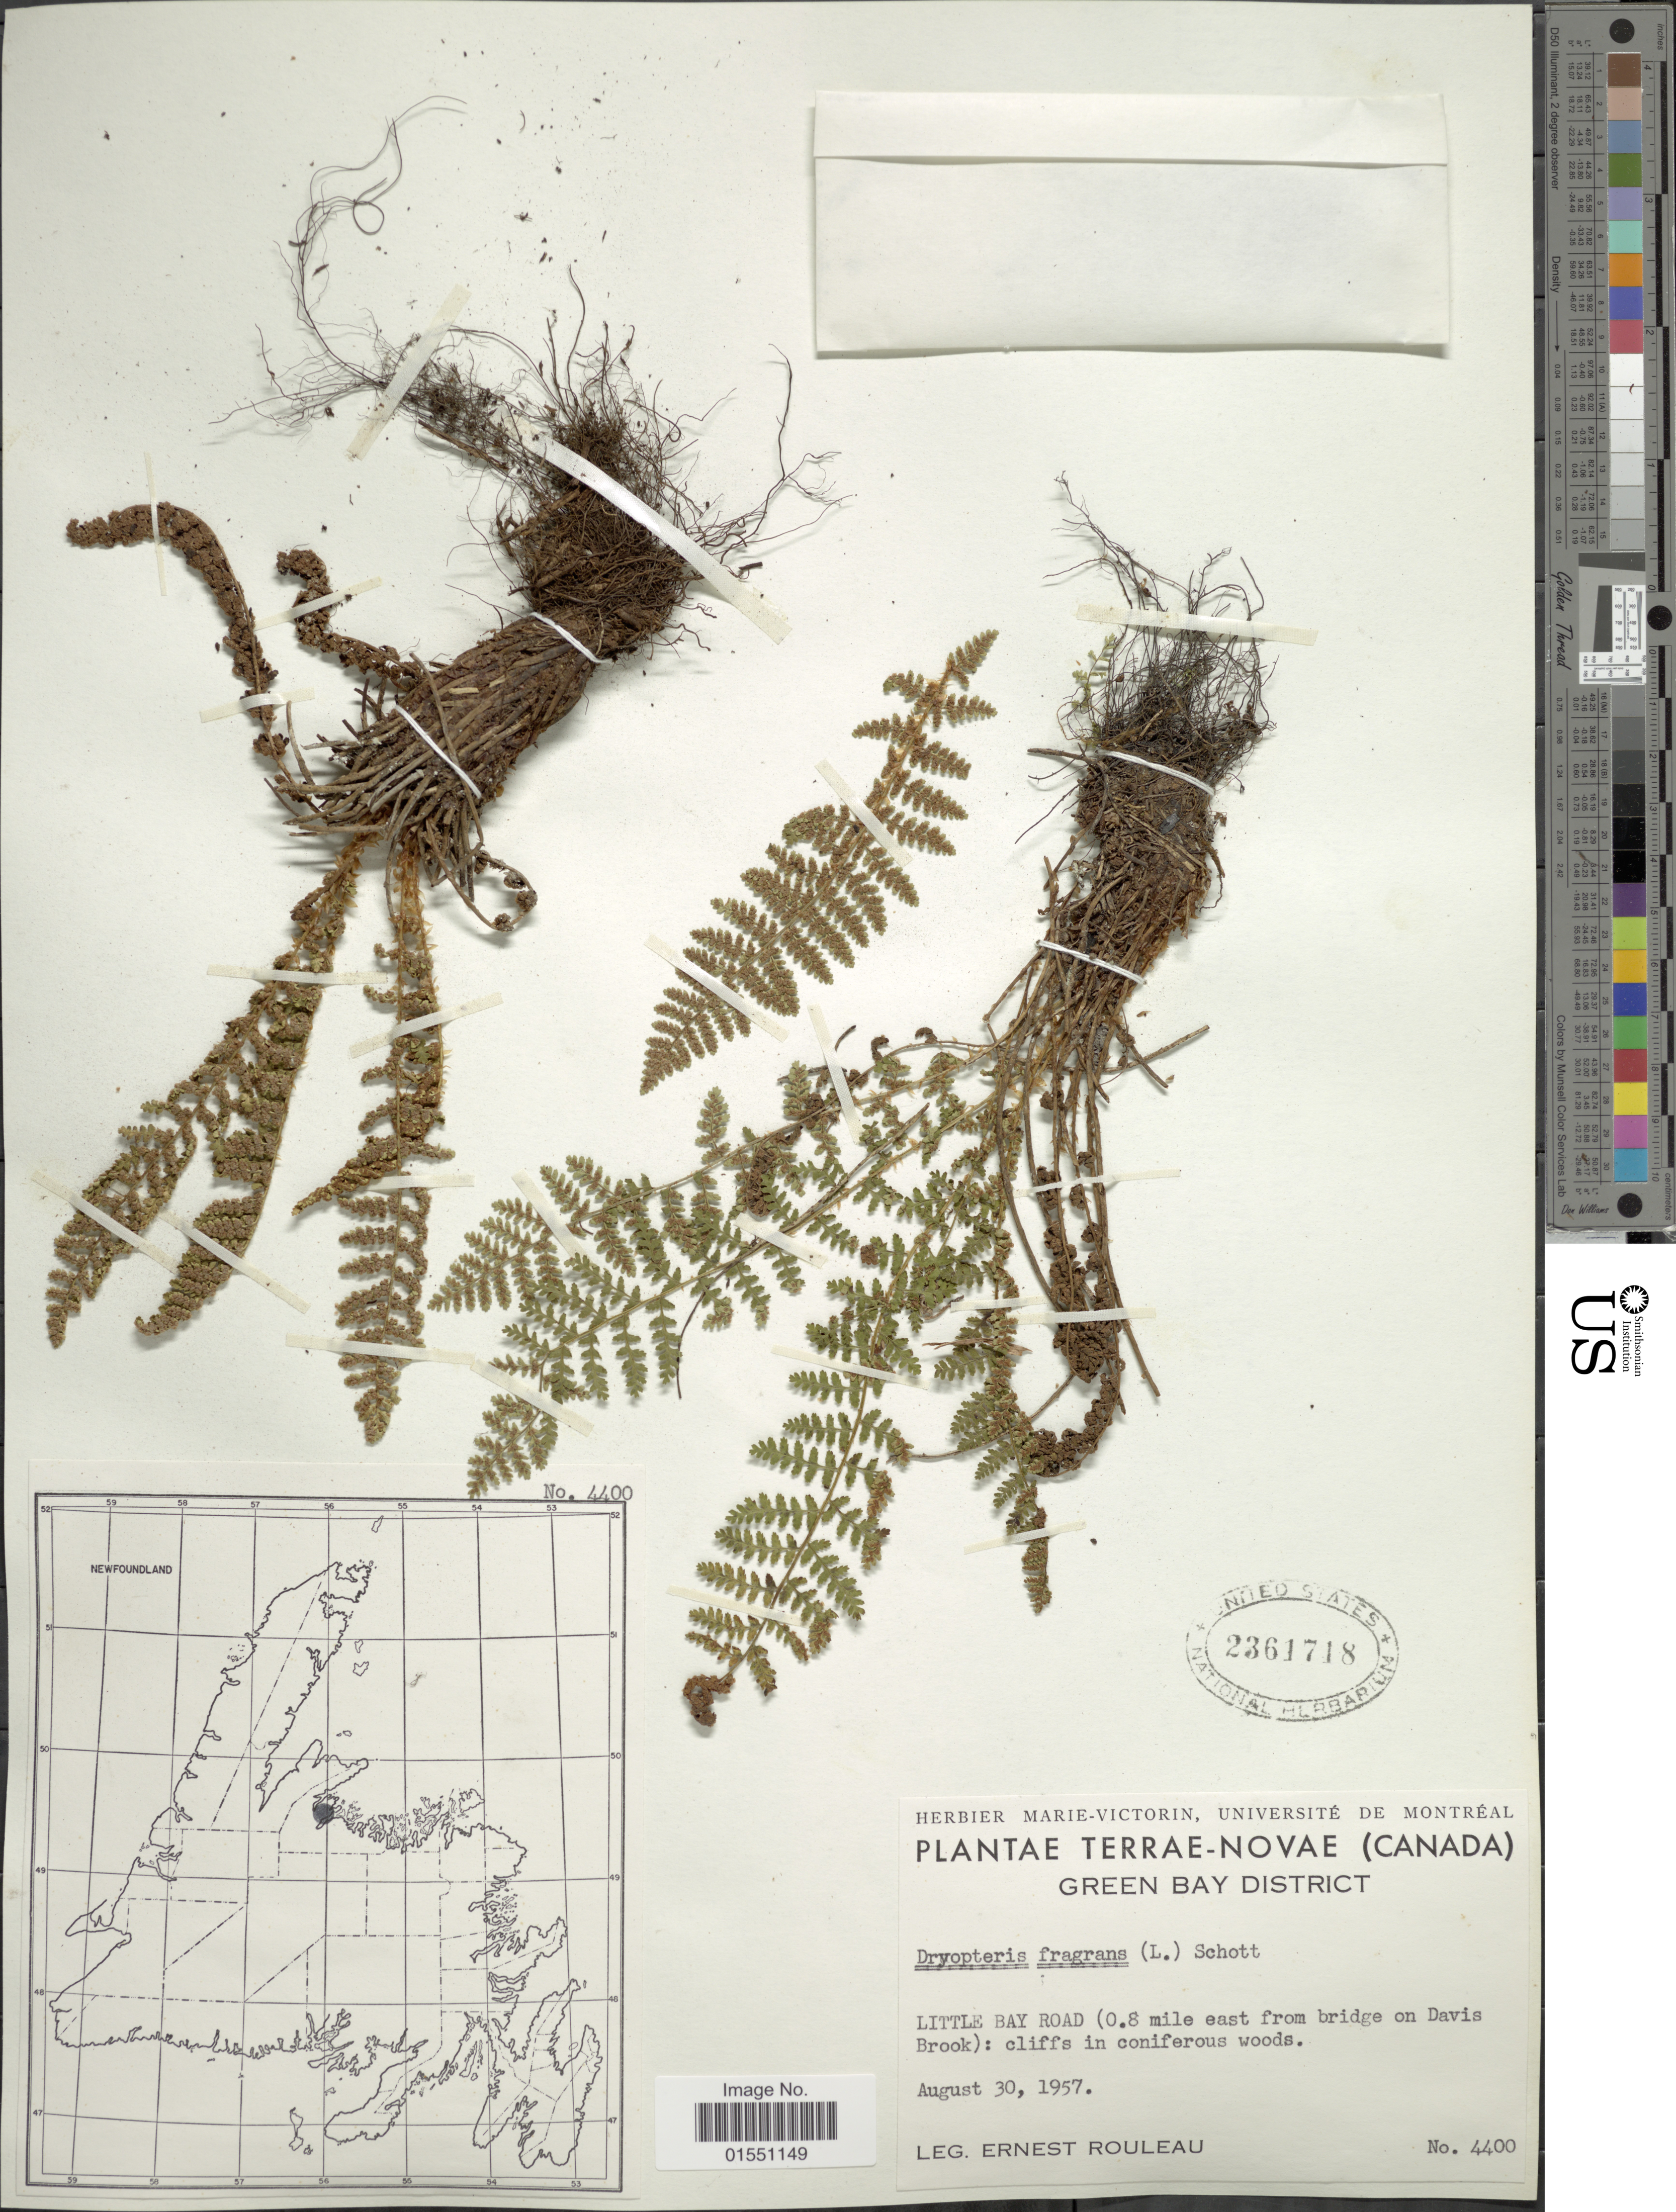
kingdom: Plantae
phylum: Tracheophyta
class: Polypodiopsida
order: Polypodiales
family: Dryopteridaceae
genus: Dryopteris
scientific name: Dryopteris fragrans var. hookeriana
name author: A. Prince ex Weath.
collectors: E. Rouleau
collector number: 4400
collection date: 1957-08-30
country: Canada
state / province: Newfoundland and Labrador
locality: Terrae-Novae (Canada). Green Bay District. Little Bay Road (0.8 mile east from bridge on Davis Brook)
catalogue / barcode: US 2361718